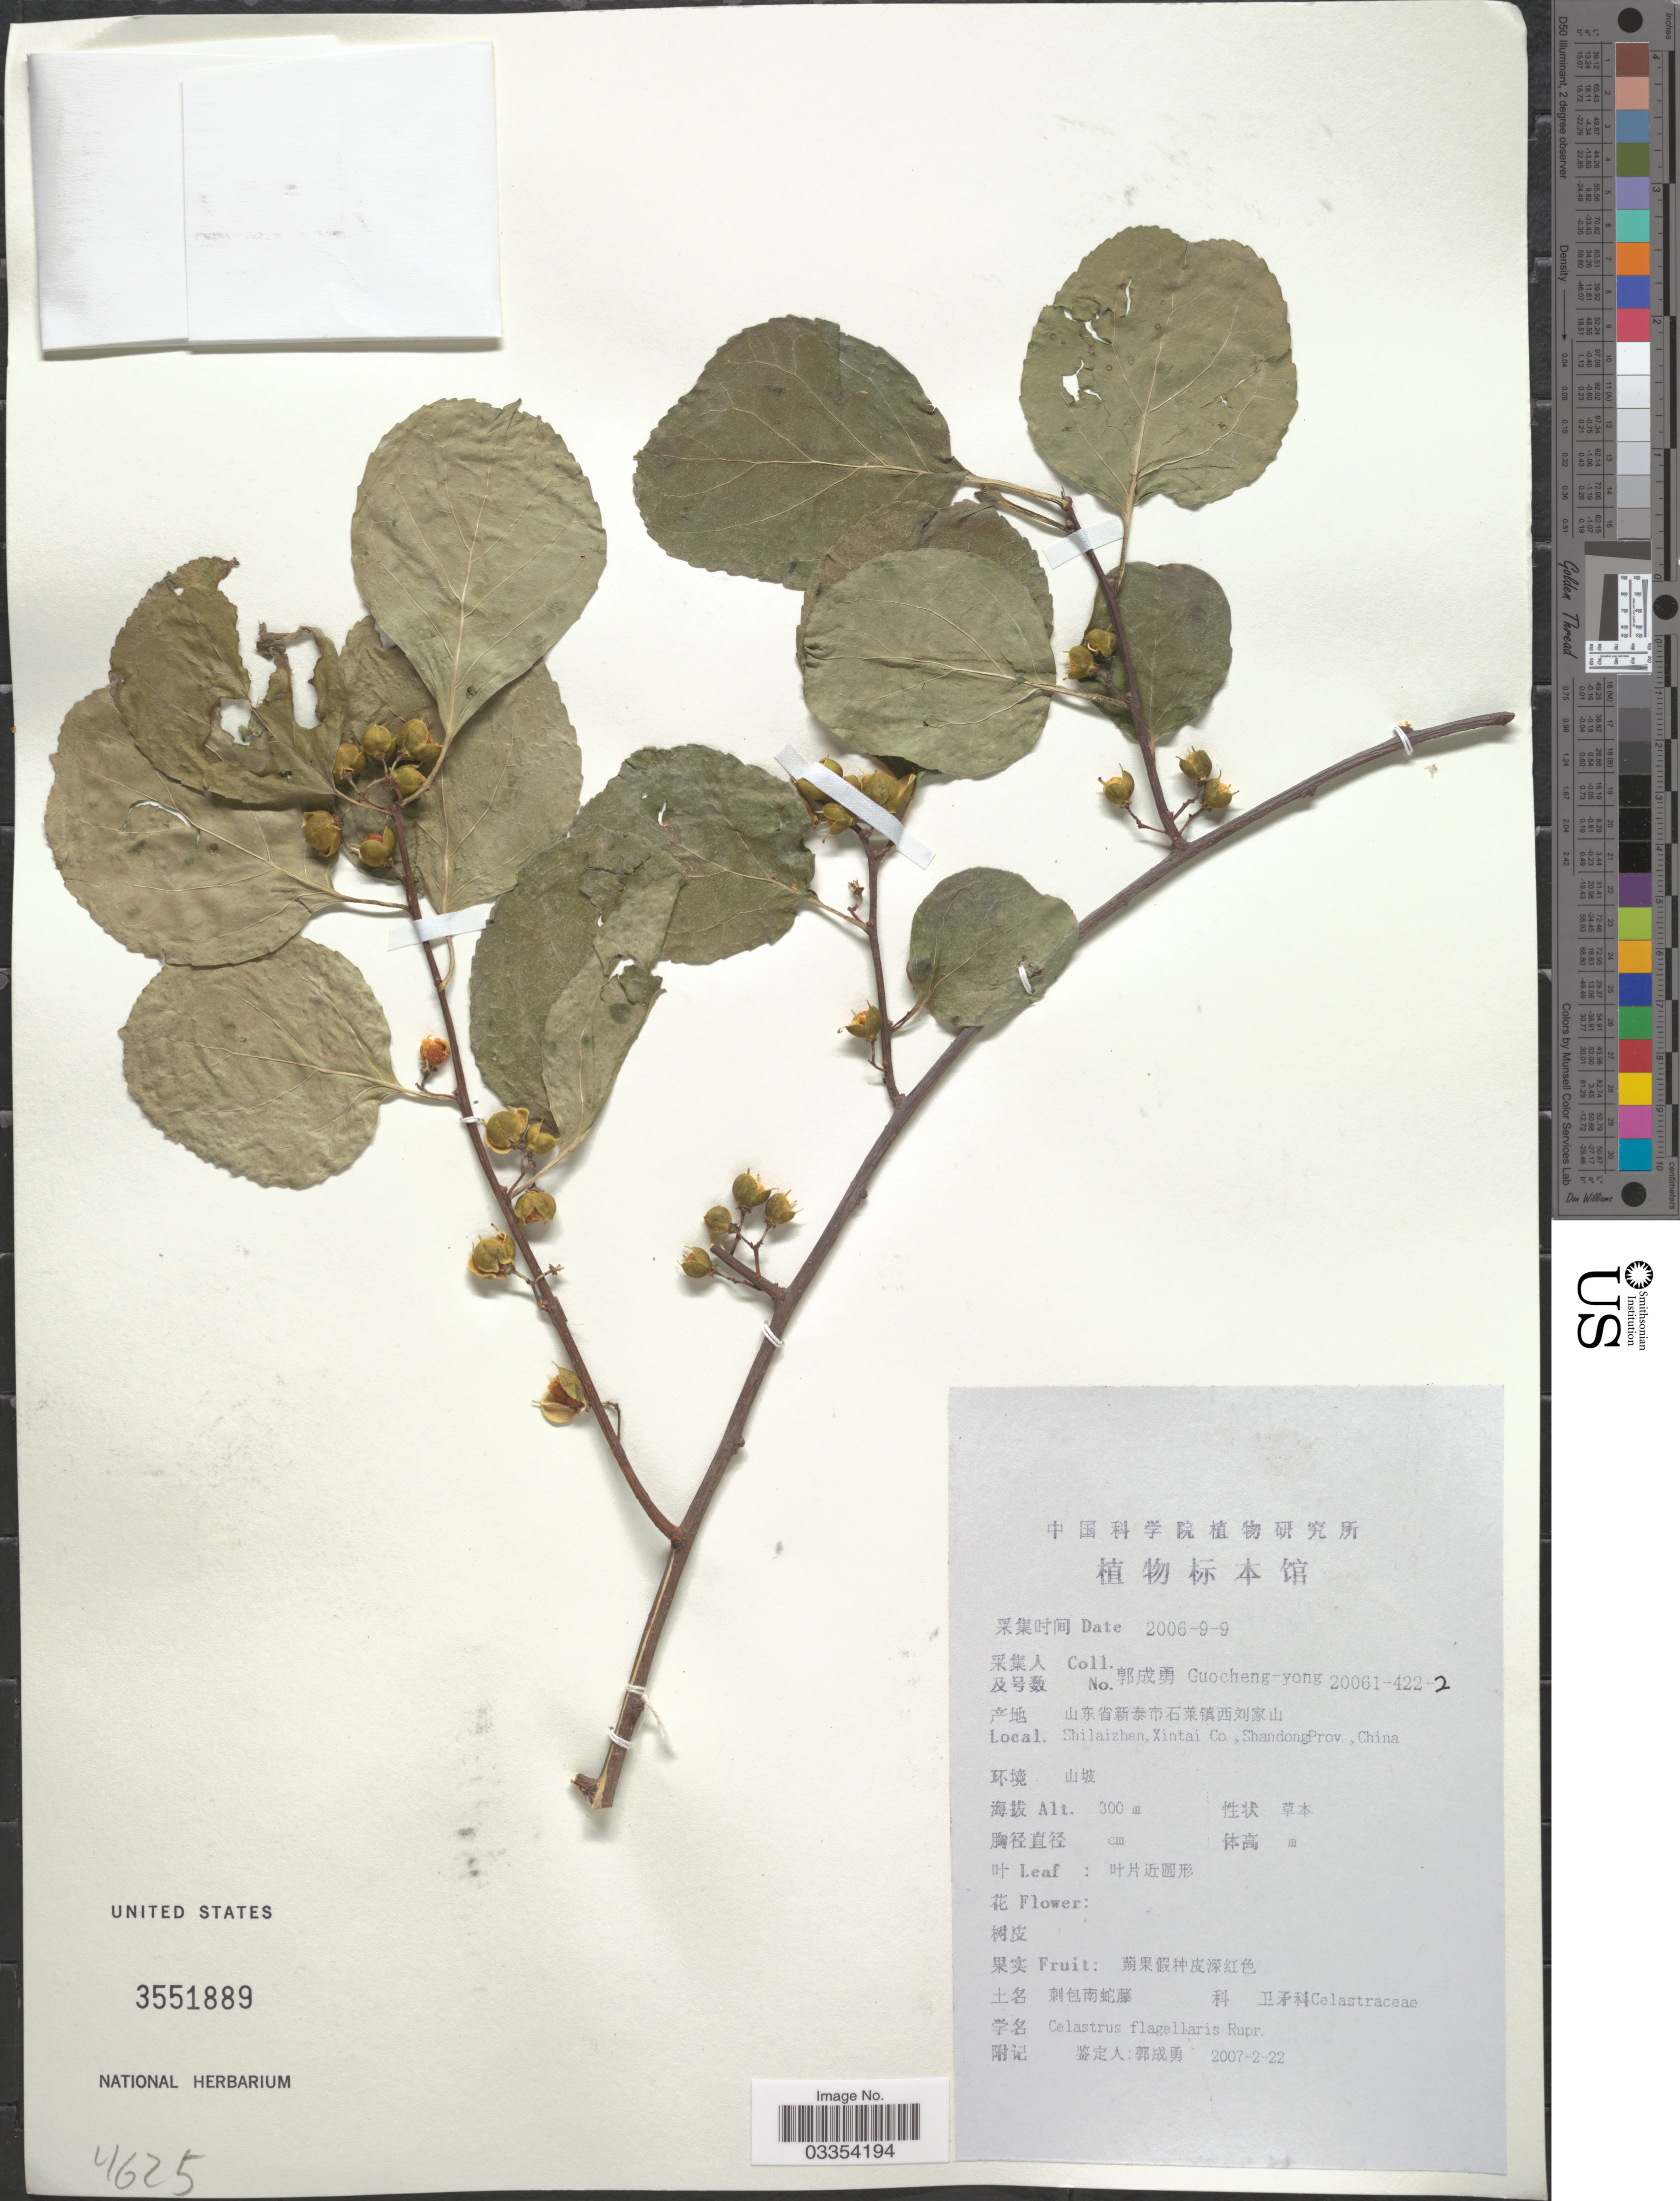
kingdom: Plantae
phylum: Tracheophyta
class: Magnoliopsida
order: Celastrales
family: Celastraceae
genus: Celastrus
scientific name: Celastrus flagellaris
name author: Rupr.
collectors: Guo cheng-yong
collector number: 20061-422-2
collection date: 2006-09-09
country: China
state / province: Shandong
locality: Shilaizhen, Xintai Co. X.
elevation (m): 300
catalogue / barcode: US 3551889